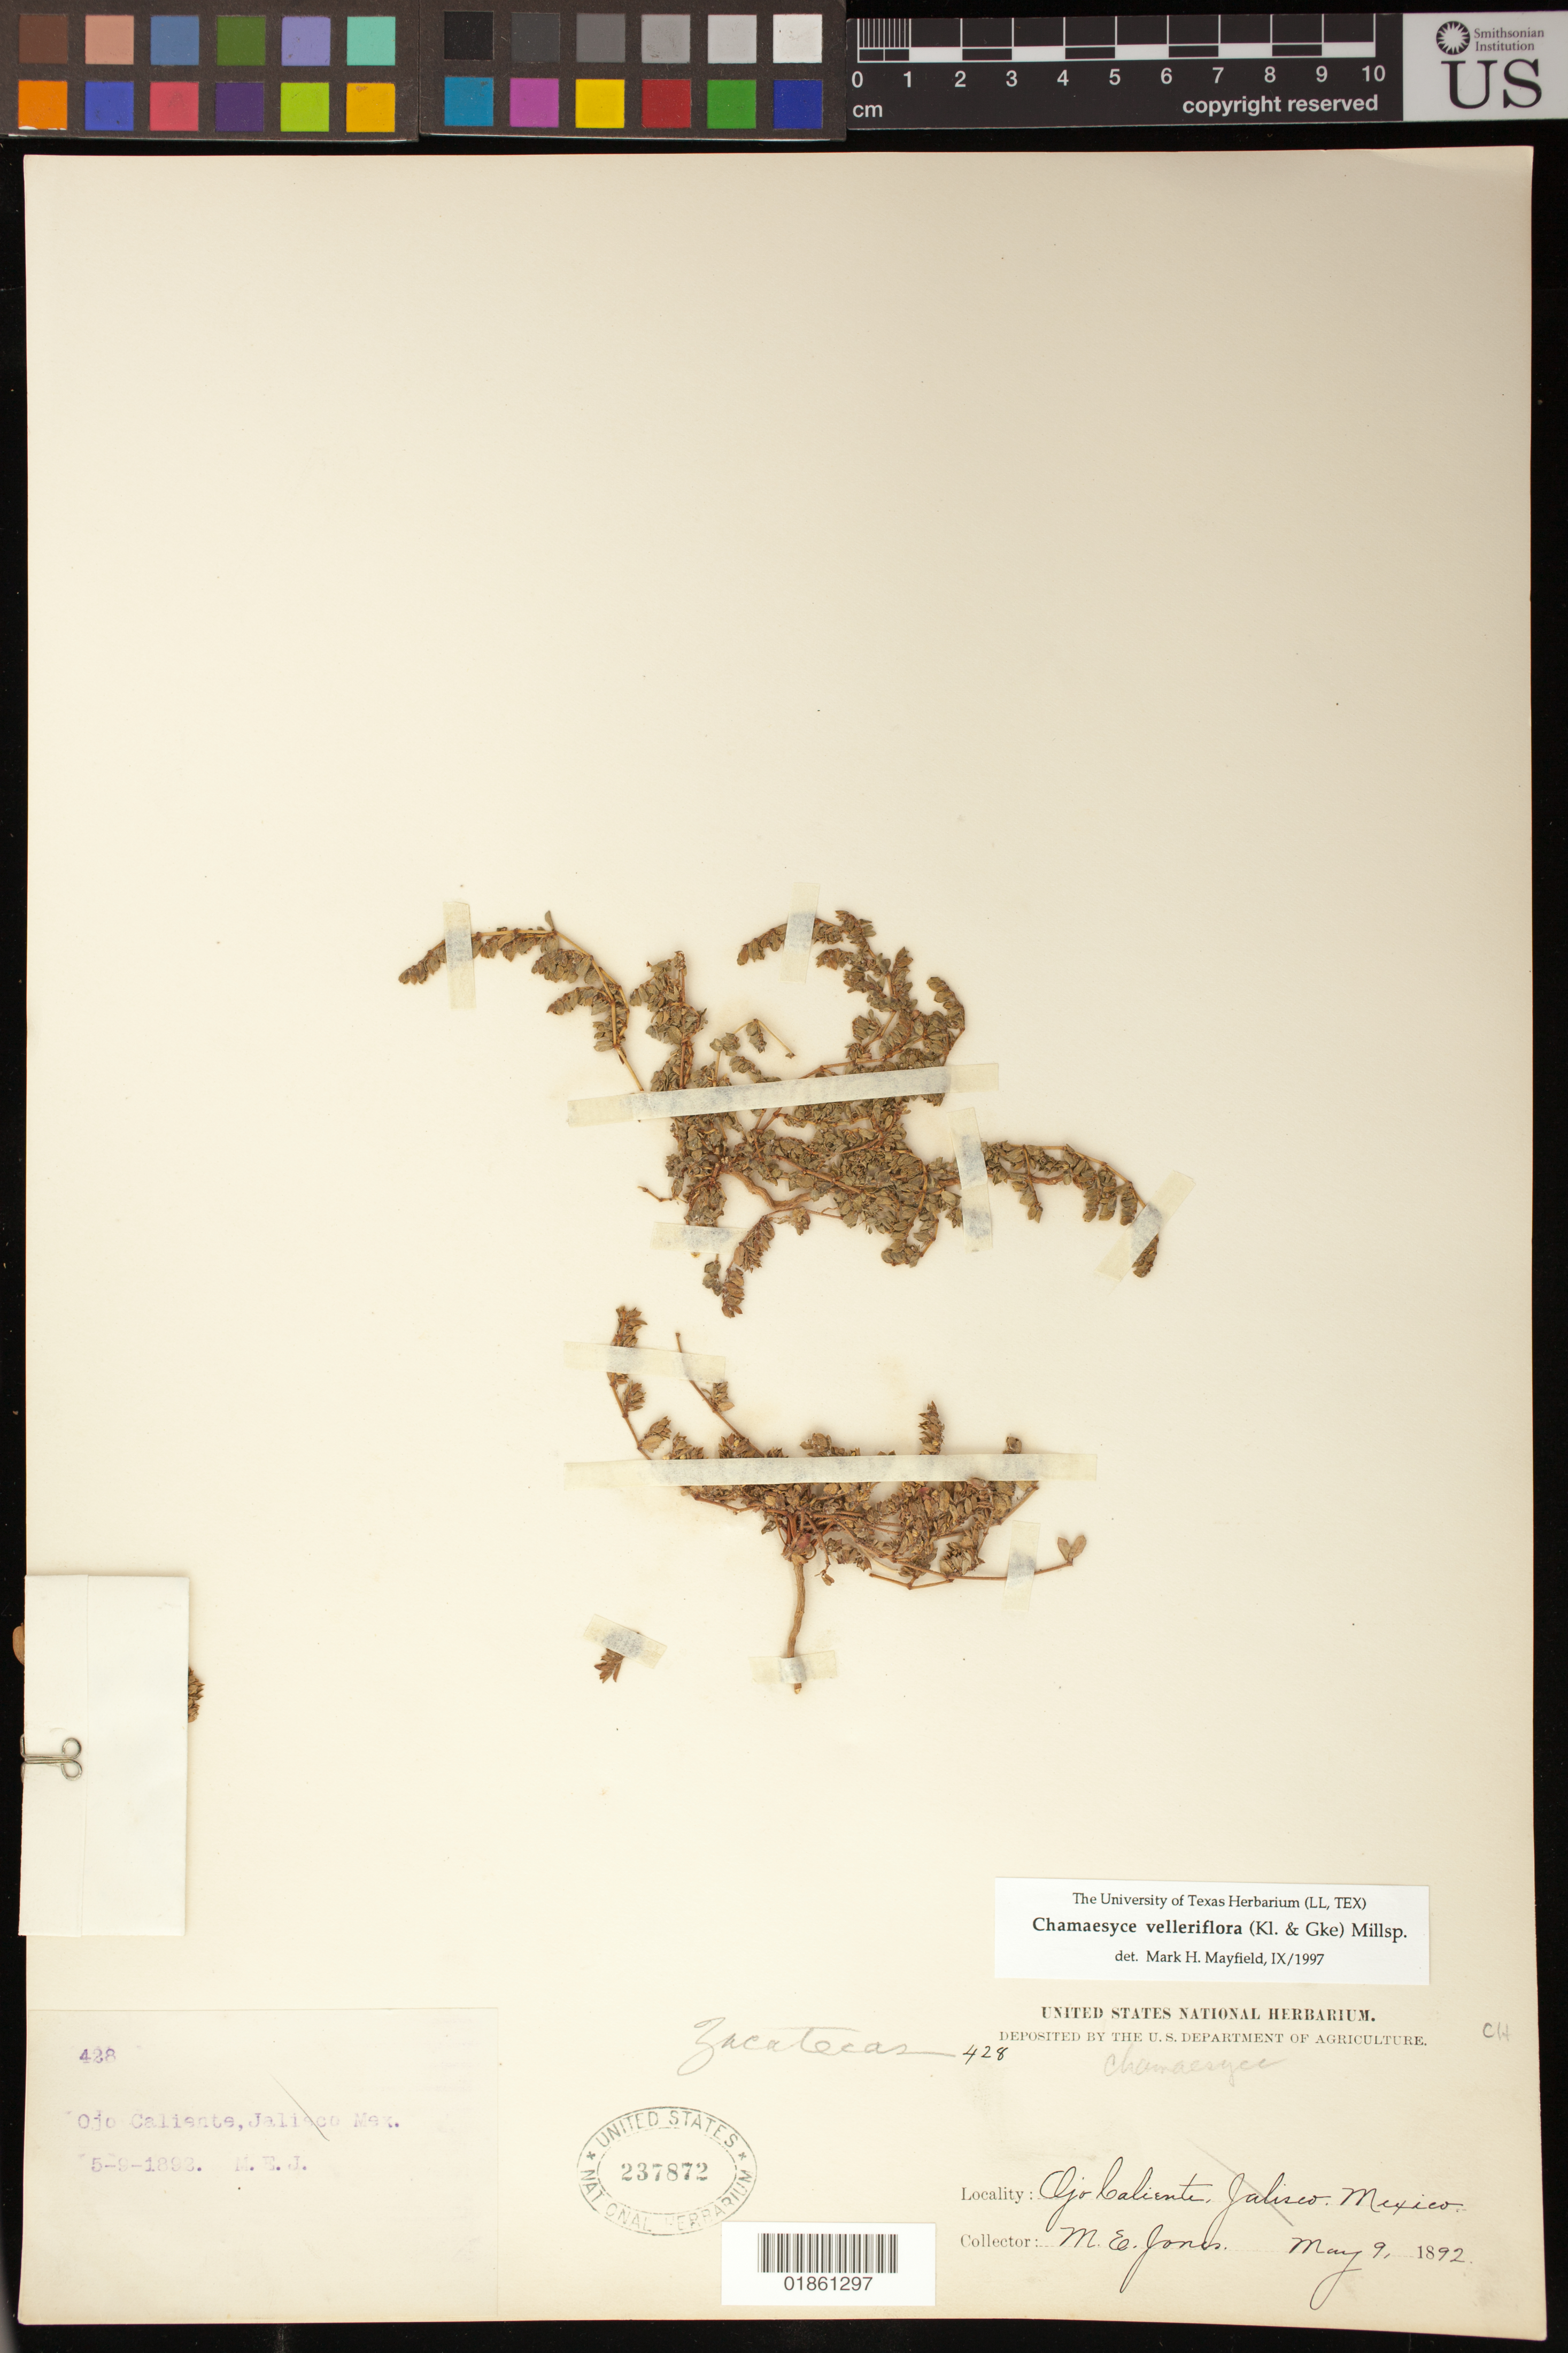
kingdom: Plantae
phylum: Tracheophyta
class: Magnoliopsida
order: Malpighiales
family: Euphorbiaceae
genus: Euphorbia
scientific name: Euphorbia velleriflora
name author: (Klotzsch & Garcke) Boiss.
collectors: M. E. Jones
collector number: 428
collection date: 1892-05-09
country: Mexico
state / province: Jalisco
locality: Ojo Caliente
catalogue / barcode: US 327872